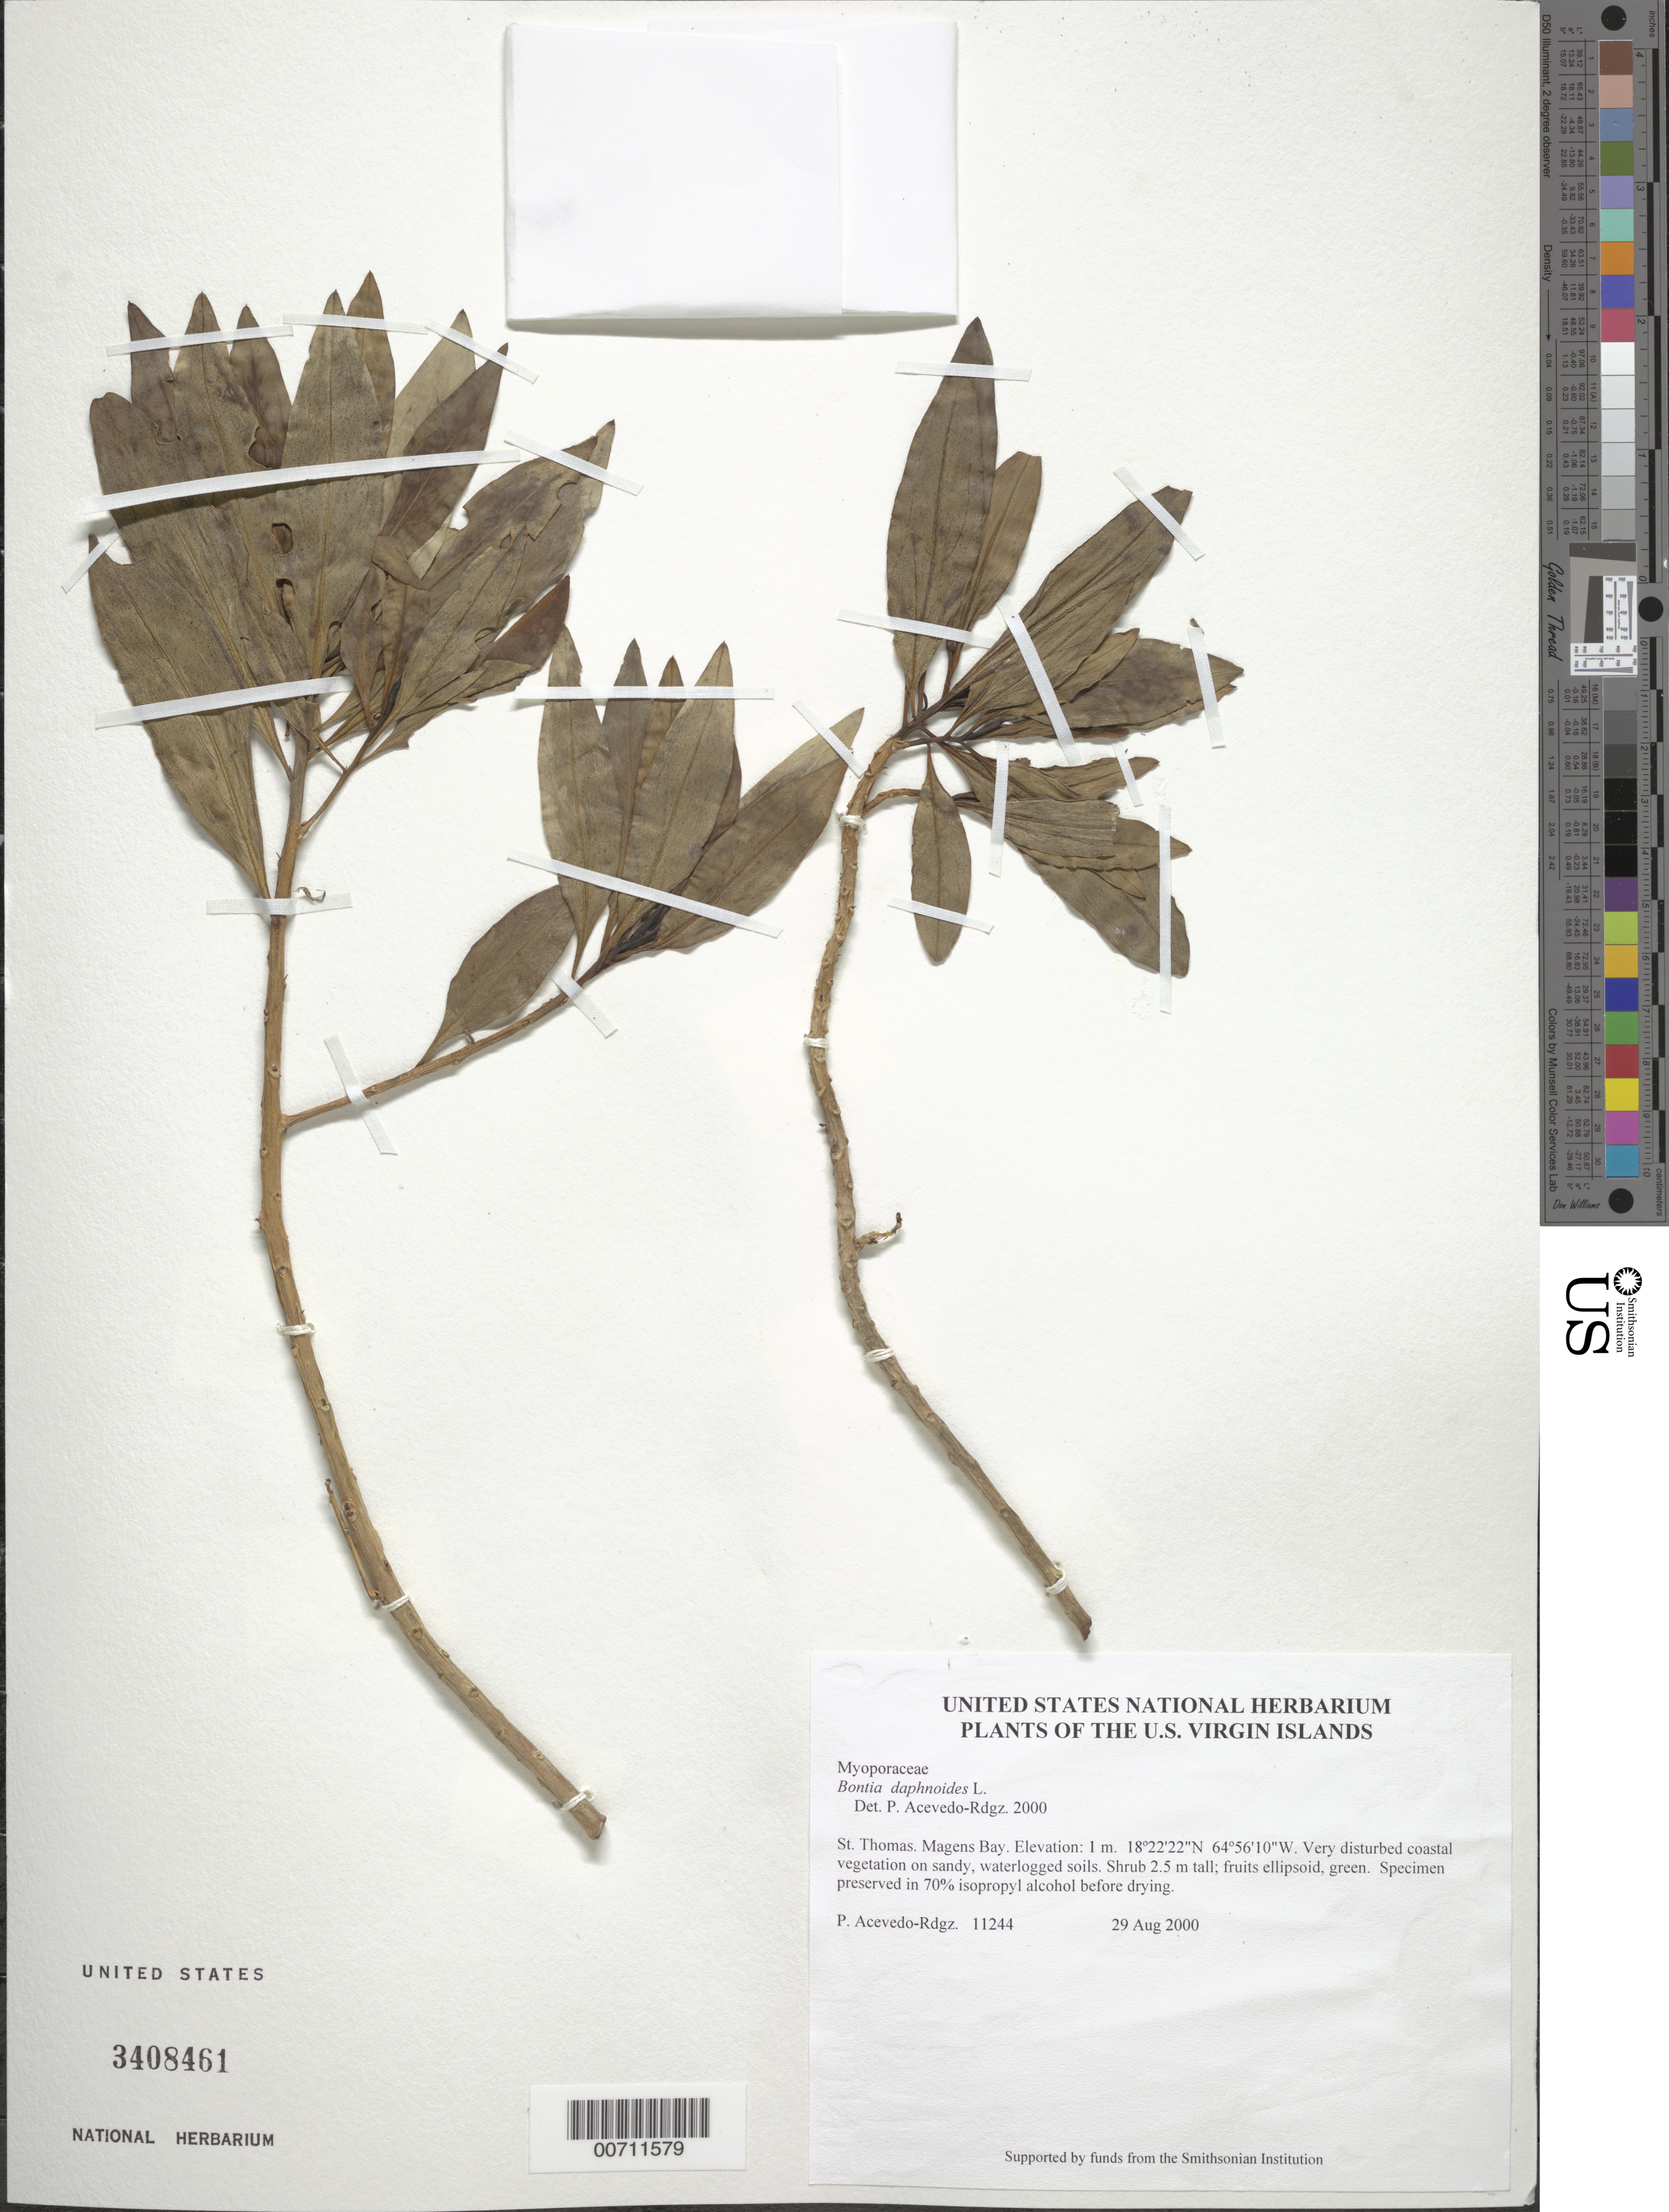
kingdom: Plantae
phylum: Tracheophyta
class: Magnoliopsida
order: Lamiales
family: Scrophulariaceae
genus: Bontia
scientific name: Bontia daphnoides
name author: L.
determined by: Acevedo-Rodríguez, P., (BOT), Smithsonian Institution - National Museum of Natural History (UNITED STATES)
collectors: P. Acevedo-Rodr.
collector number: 11244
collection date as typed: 29 Aug 2000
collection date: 2000-08-29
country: U.S. Virgin Islands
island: St. Thomas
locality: Magens Bay.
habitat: Very disturbed coastal vegetation on sandy, waterlogged soils.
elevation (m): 1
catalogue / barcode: US 3408461